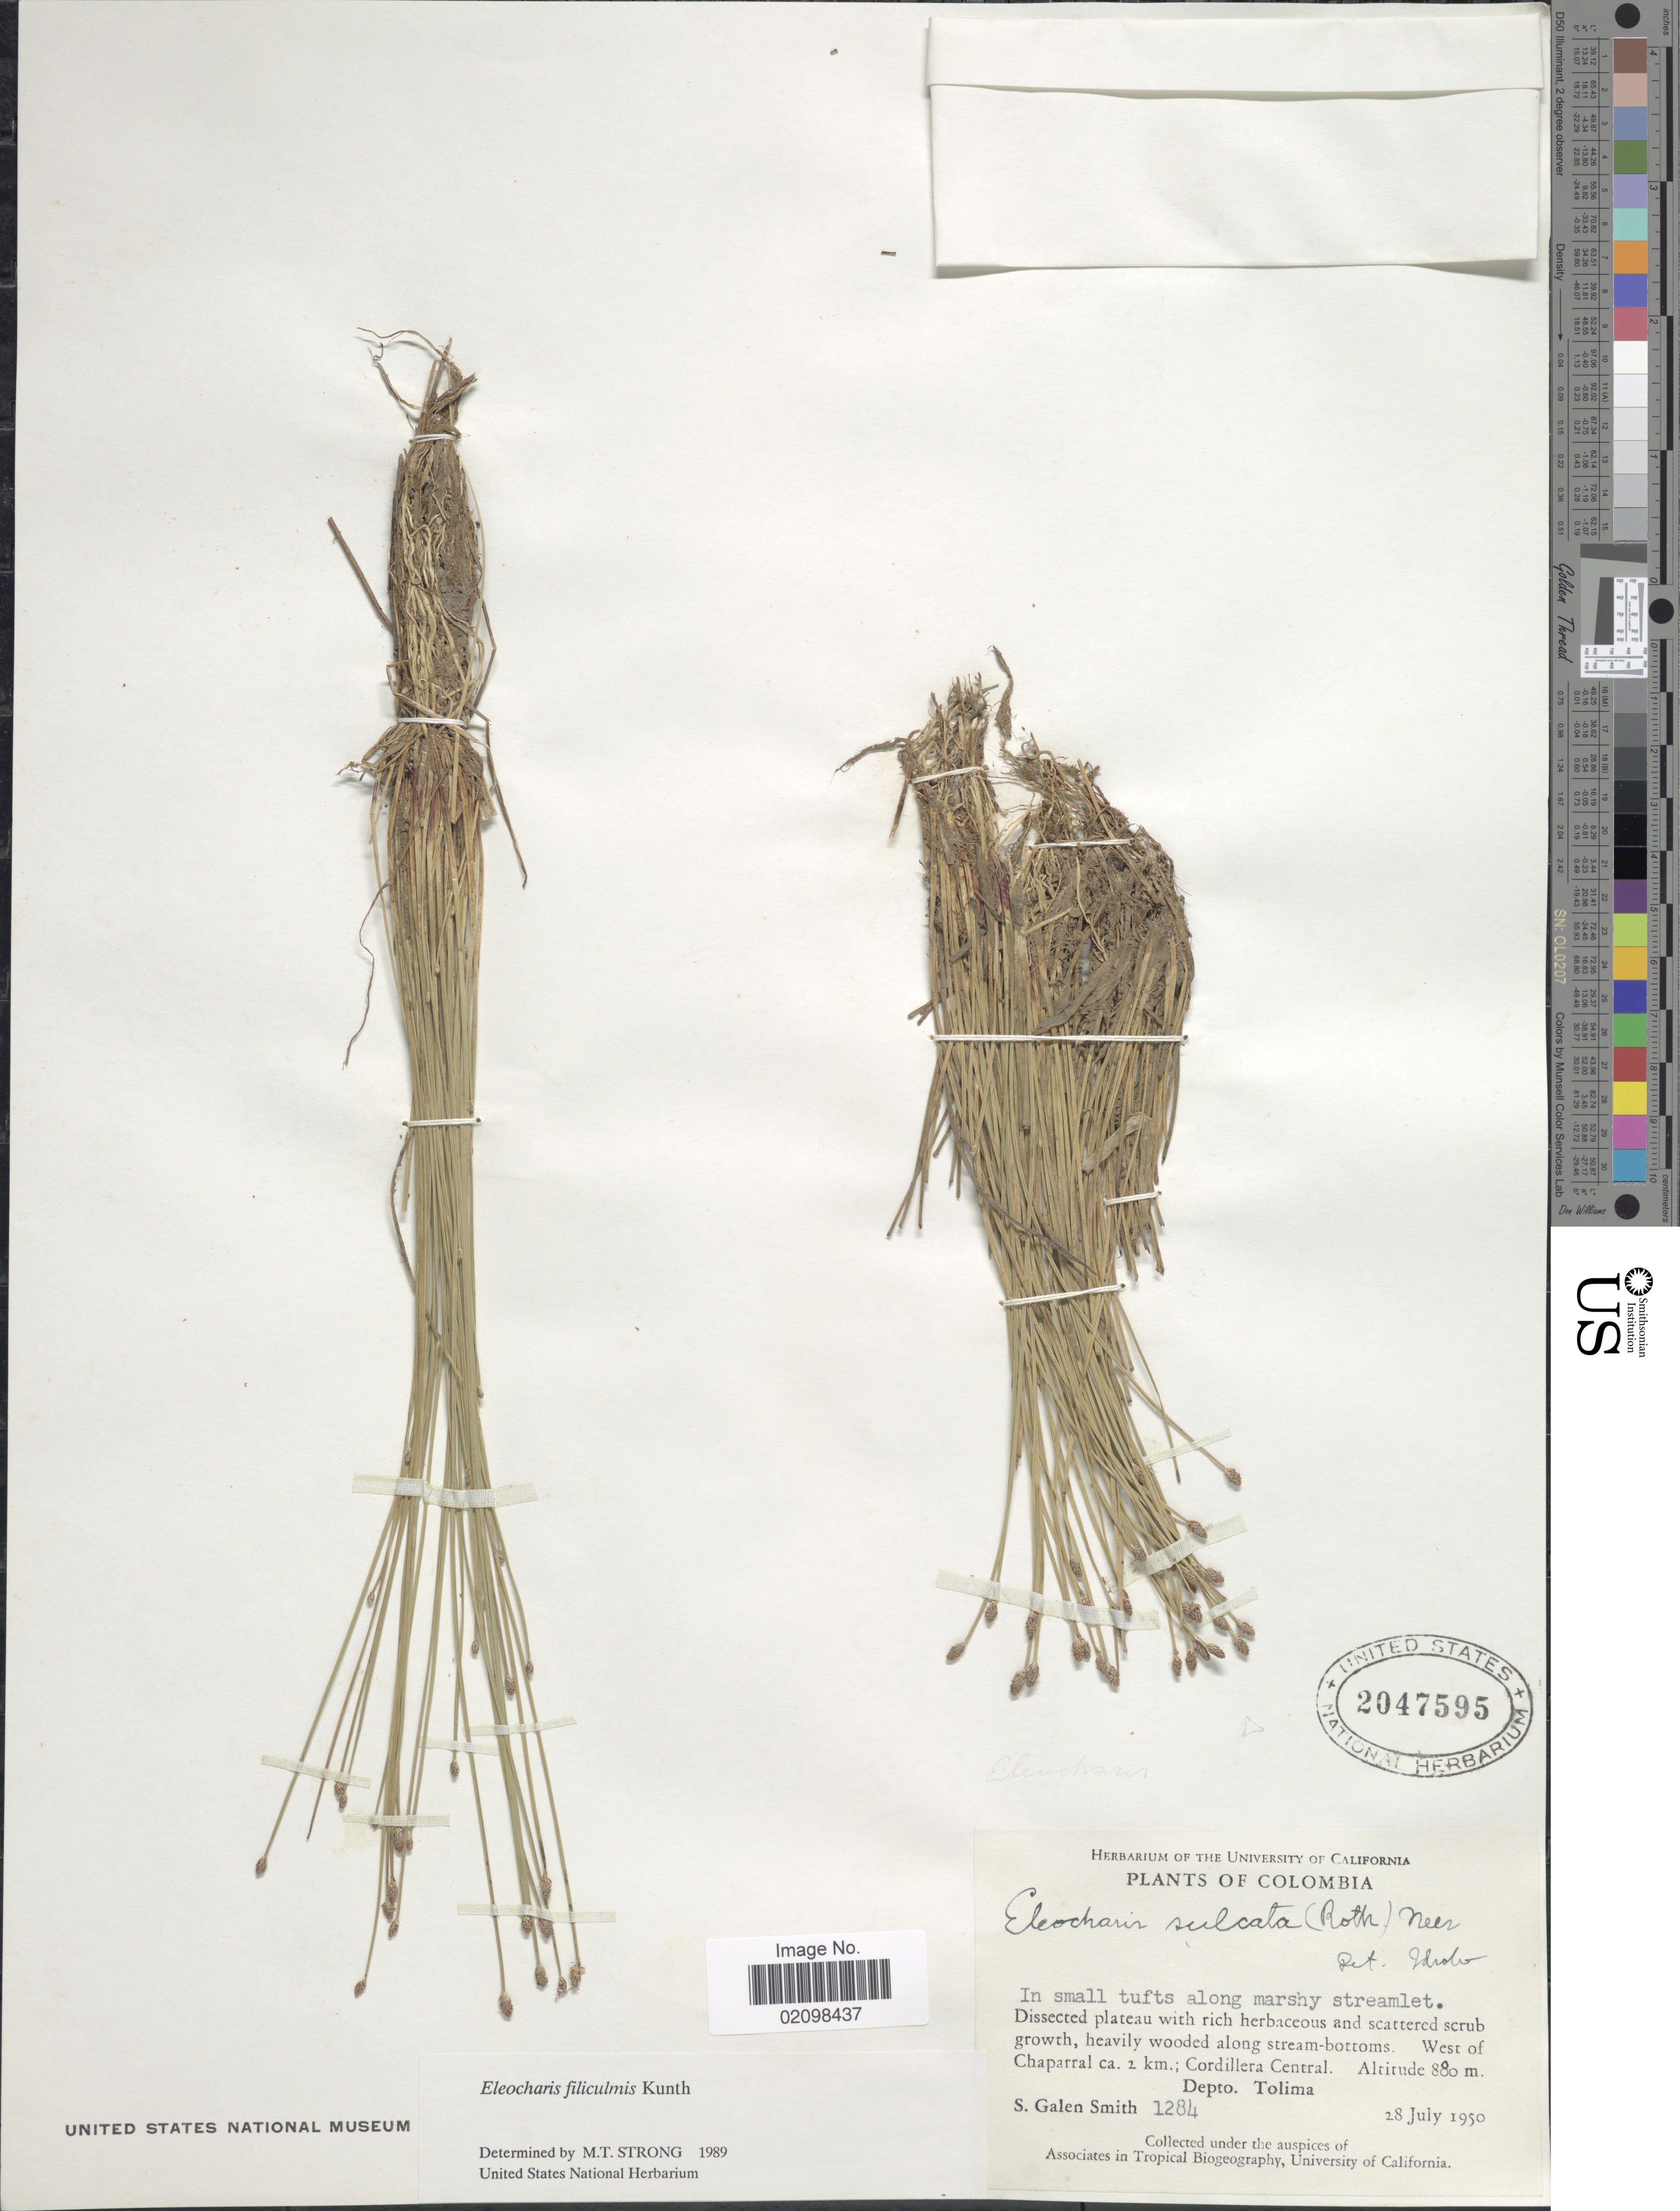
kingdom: Plantae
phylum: Tracheophyta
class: Liliopsida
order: Poales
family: Cyperaceae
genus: Eleocharis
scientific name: Eleocharis filiculmis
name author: Kunth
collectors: S. G. Smith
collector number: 1284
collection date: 1950-07-28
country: Colombia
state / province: Tolima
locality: West of Chaparral ca. 2 km.; Cordillera Central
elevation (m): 880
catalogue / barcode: US 2047595